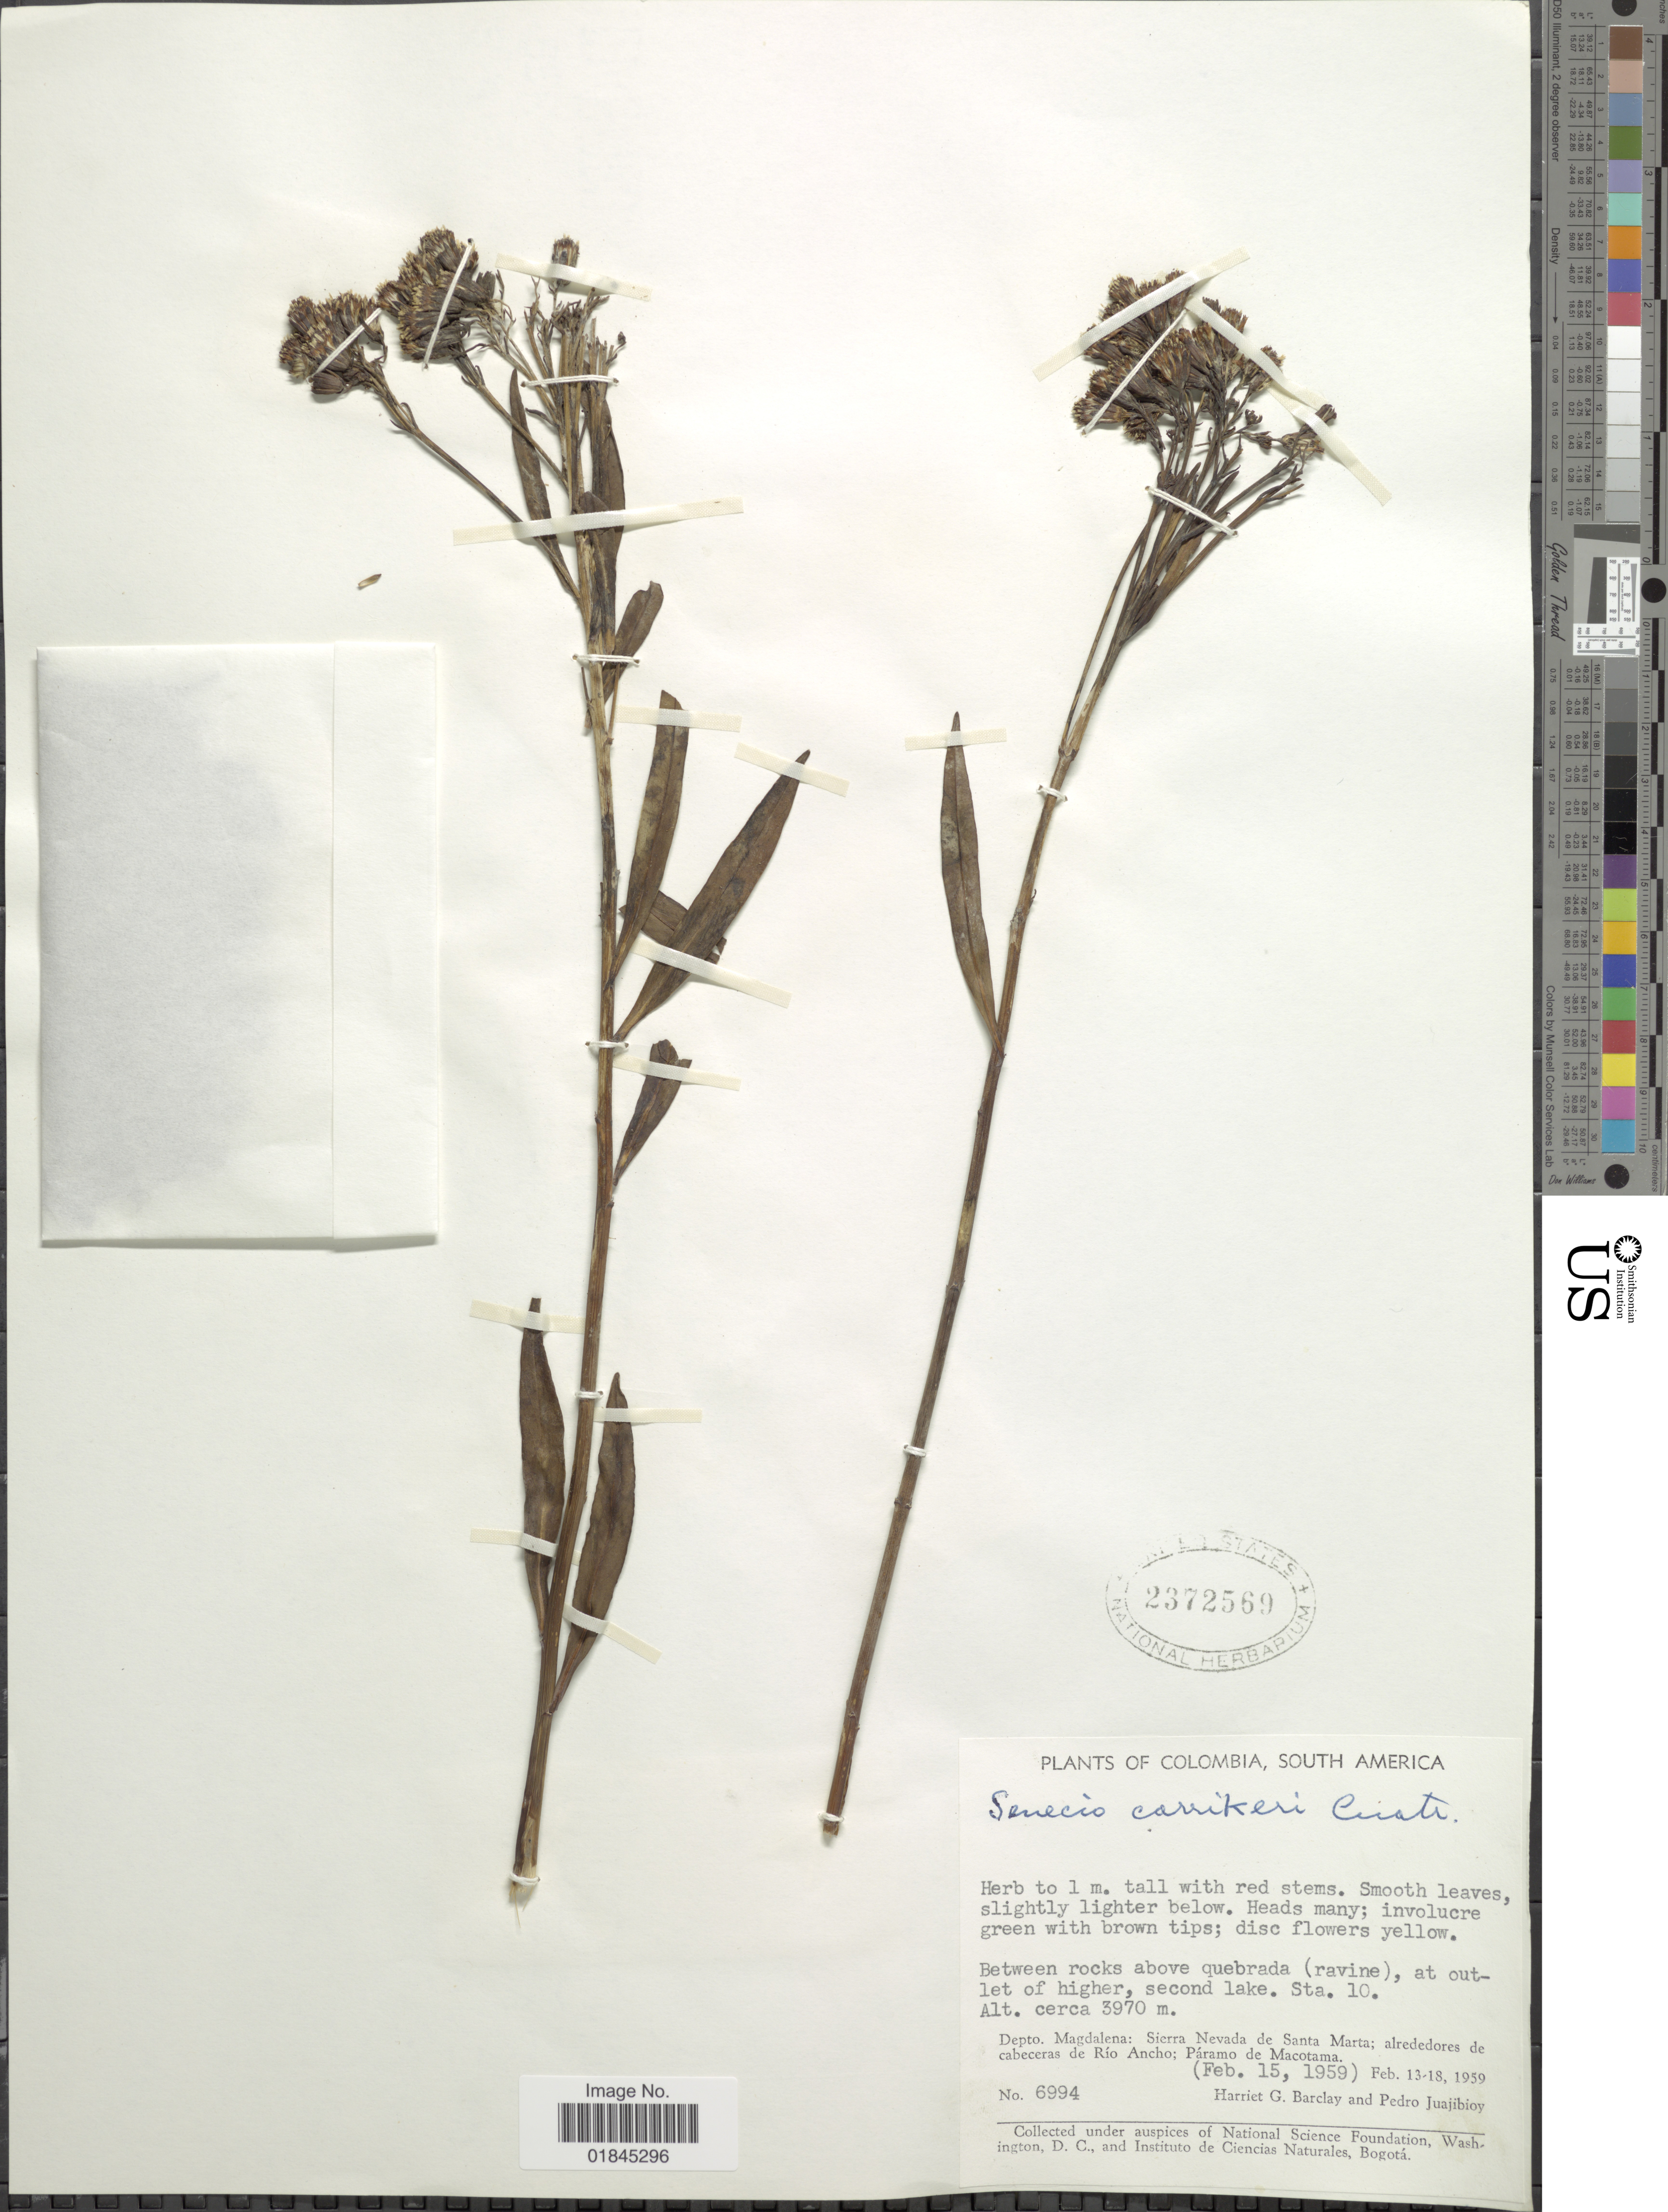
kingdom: Plantae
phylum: Tracheophyta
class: Magnoliopsida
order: Asterales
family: Asteraceae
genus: Pentacalia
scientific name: Pentacalia carrikeri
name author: (Cuatrec.) Cuatrec.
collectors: H. G. Barclay & P. Juajibioy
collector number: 6994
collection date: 1959-02-15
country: Colombia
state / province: Magdalena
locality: Depto. Magdalena: Sierra Nevada de Santa Marta; alrededores de cabeceras de Río Ancho; Páramo de Macotama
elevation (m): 3970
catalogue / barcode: US 2372569